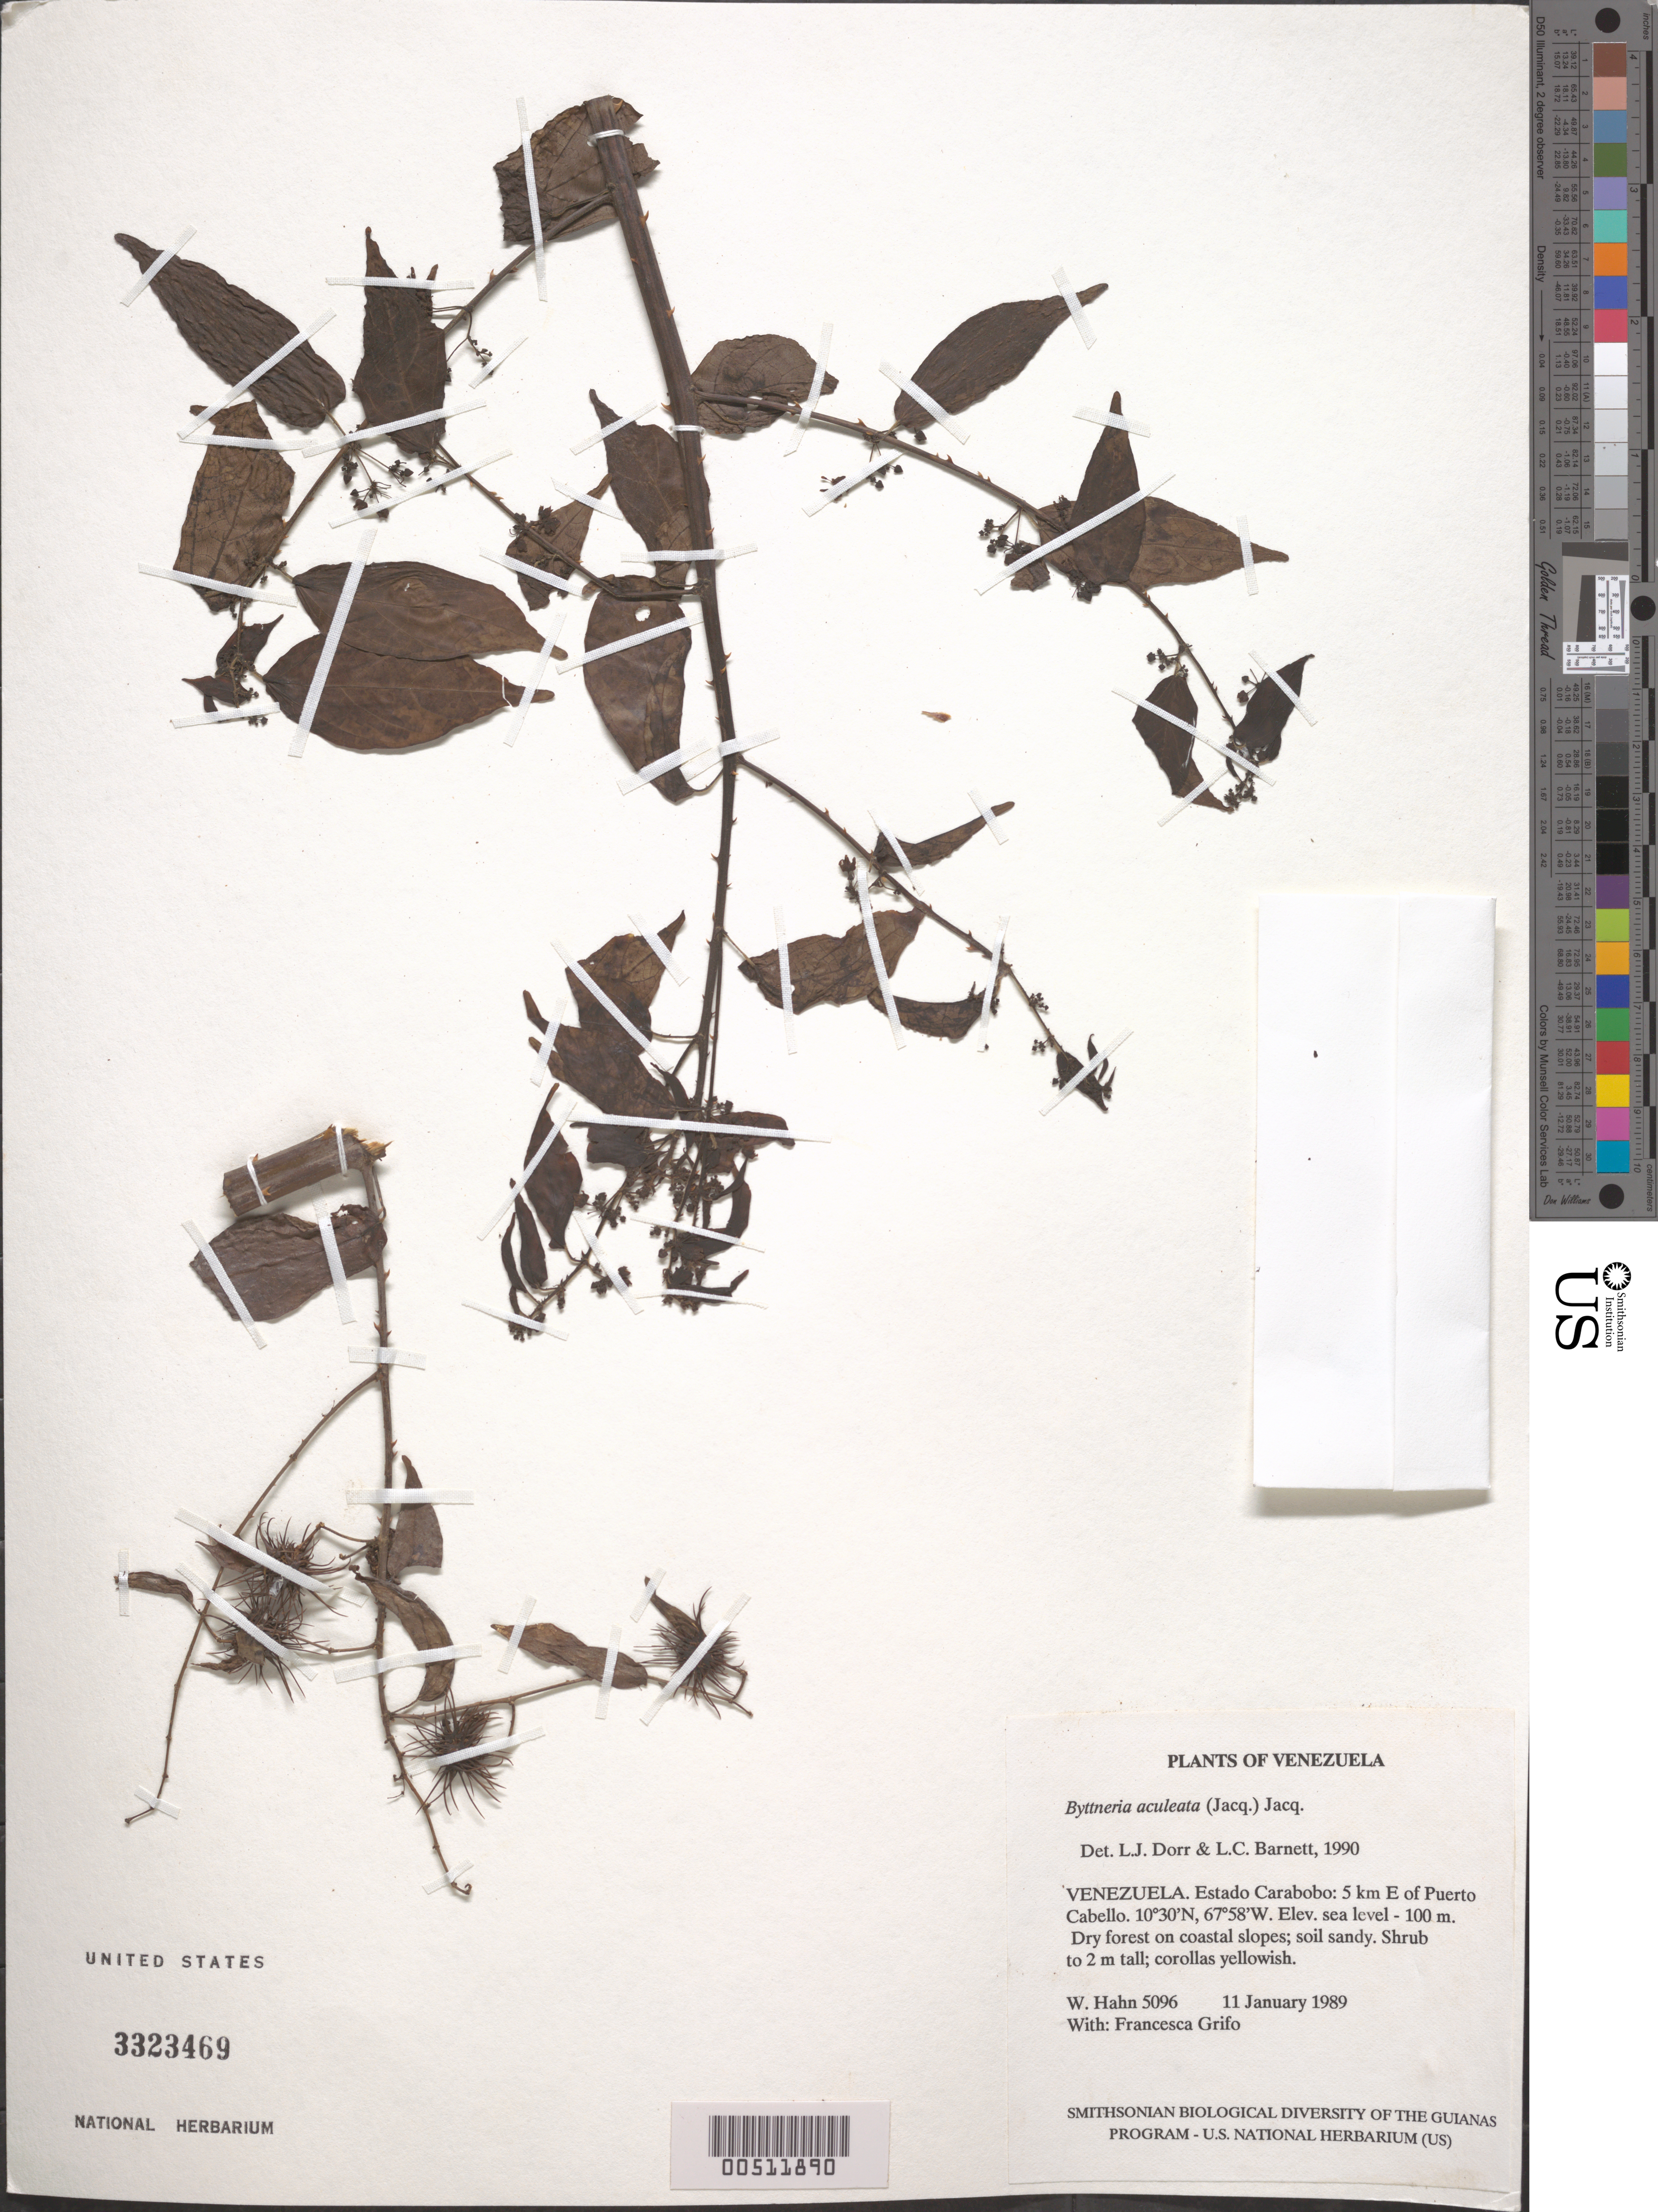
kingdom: Plantae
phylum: Tracheophyta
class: Magnoliopsida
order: Malvales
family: Malvaceae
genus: Byttneria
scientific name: Byttneria aculeata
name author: (Jacq.) Jacq.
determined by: Dorr, L. J.; Barnett, L. C.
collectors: W. J. Hahn & F. Grifo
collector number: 5096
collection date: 1989-01-11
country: Venezuela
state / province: Carabobo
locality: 5 km E of Puerto Cabello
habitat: Dry forest on coastal slopes; soil sandy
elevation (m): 0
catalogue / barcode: US 3323469